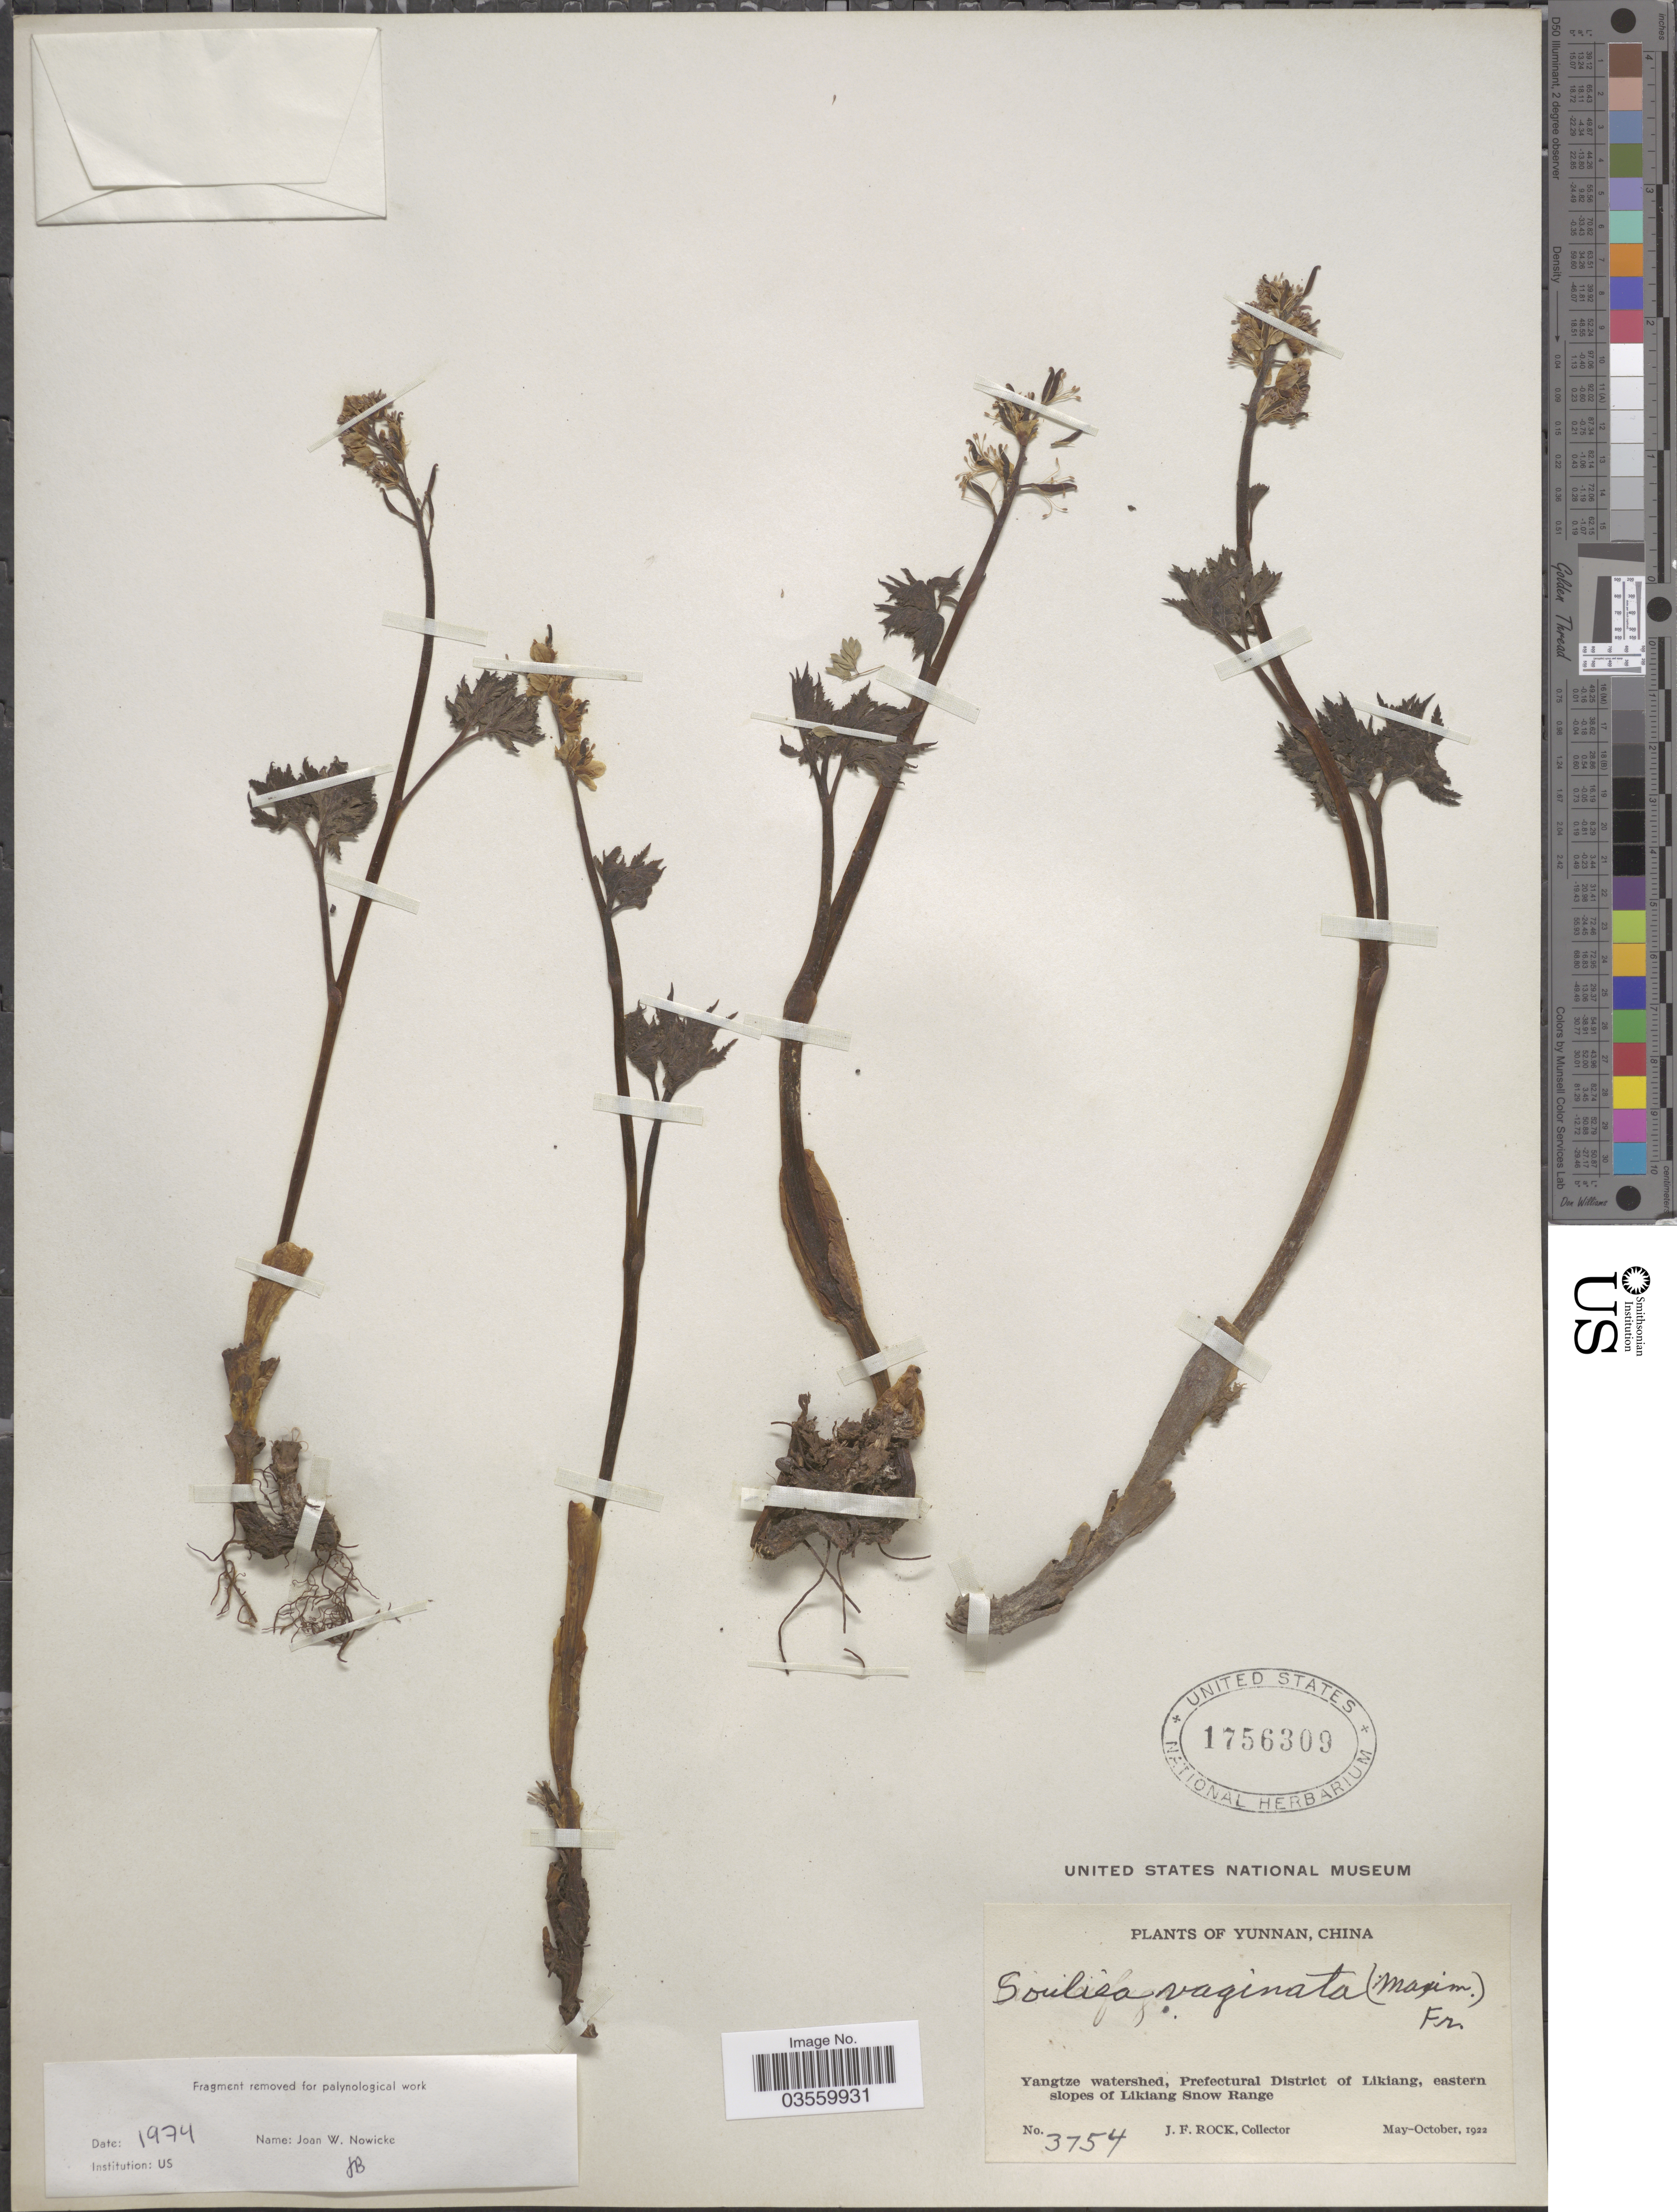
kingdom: Plantae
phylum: Tracheophyta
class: Magnoliopsida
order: Ranunculales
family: Ranunculaceae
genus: Actaea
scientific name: Actaea vaginata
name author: (Maxim.) J. Compton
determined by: Strong, Mark T., (BOT), Smithsonian Institution - National Museum of Natural History (UNITED STATES)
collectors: J. Rock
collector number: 3754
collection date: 1922-05/1922-10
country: China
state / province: Yunnan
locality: Yangtze watershed, Prefectural District of Likiang, eastern slopes of Likiang Snow Range.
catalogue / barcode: US 1756309